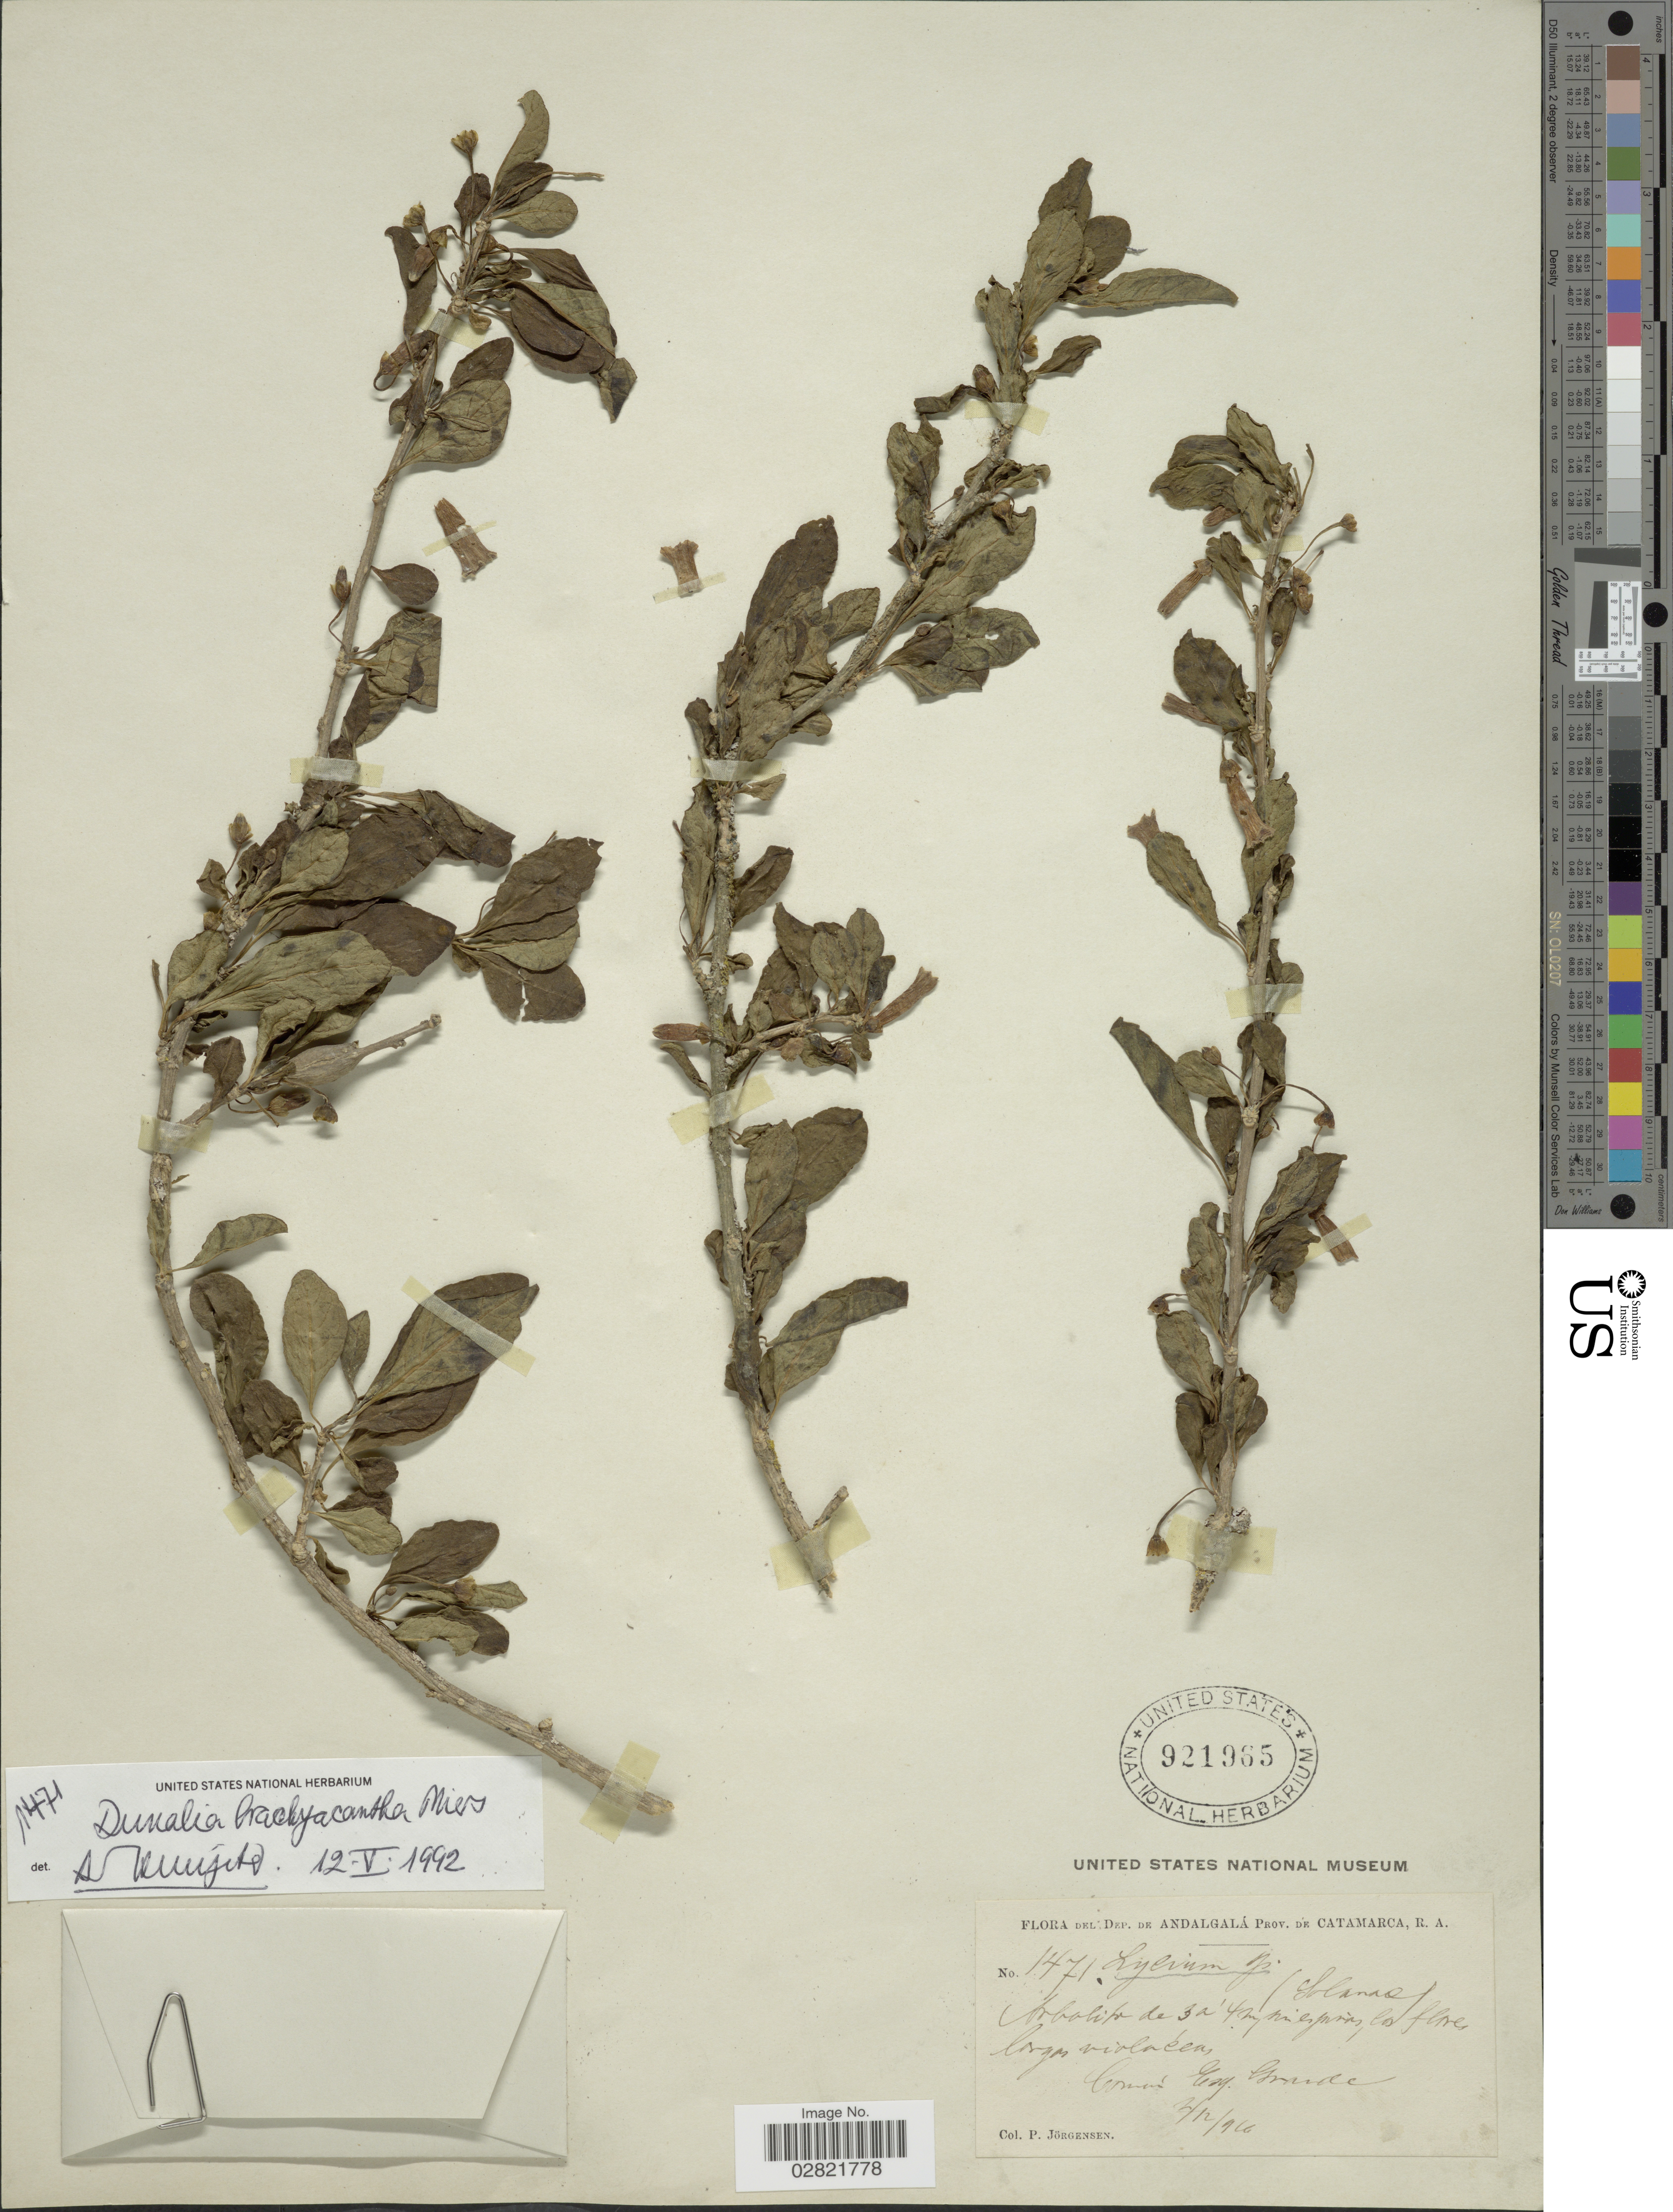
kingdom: Plantae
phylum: Tracheophyta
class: Magnoliopsida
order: Solanales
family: Solanaceae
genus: Dunalia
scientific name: Dunalia brachyacantha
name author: Miers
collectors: P. Jörgensen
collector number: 1471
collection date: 1916-12-02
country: Argentina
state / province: Catamarca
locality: Dep. de Andalgala, Prov. de Catamarca.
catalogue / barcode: US 921965